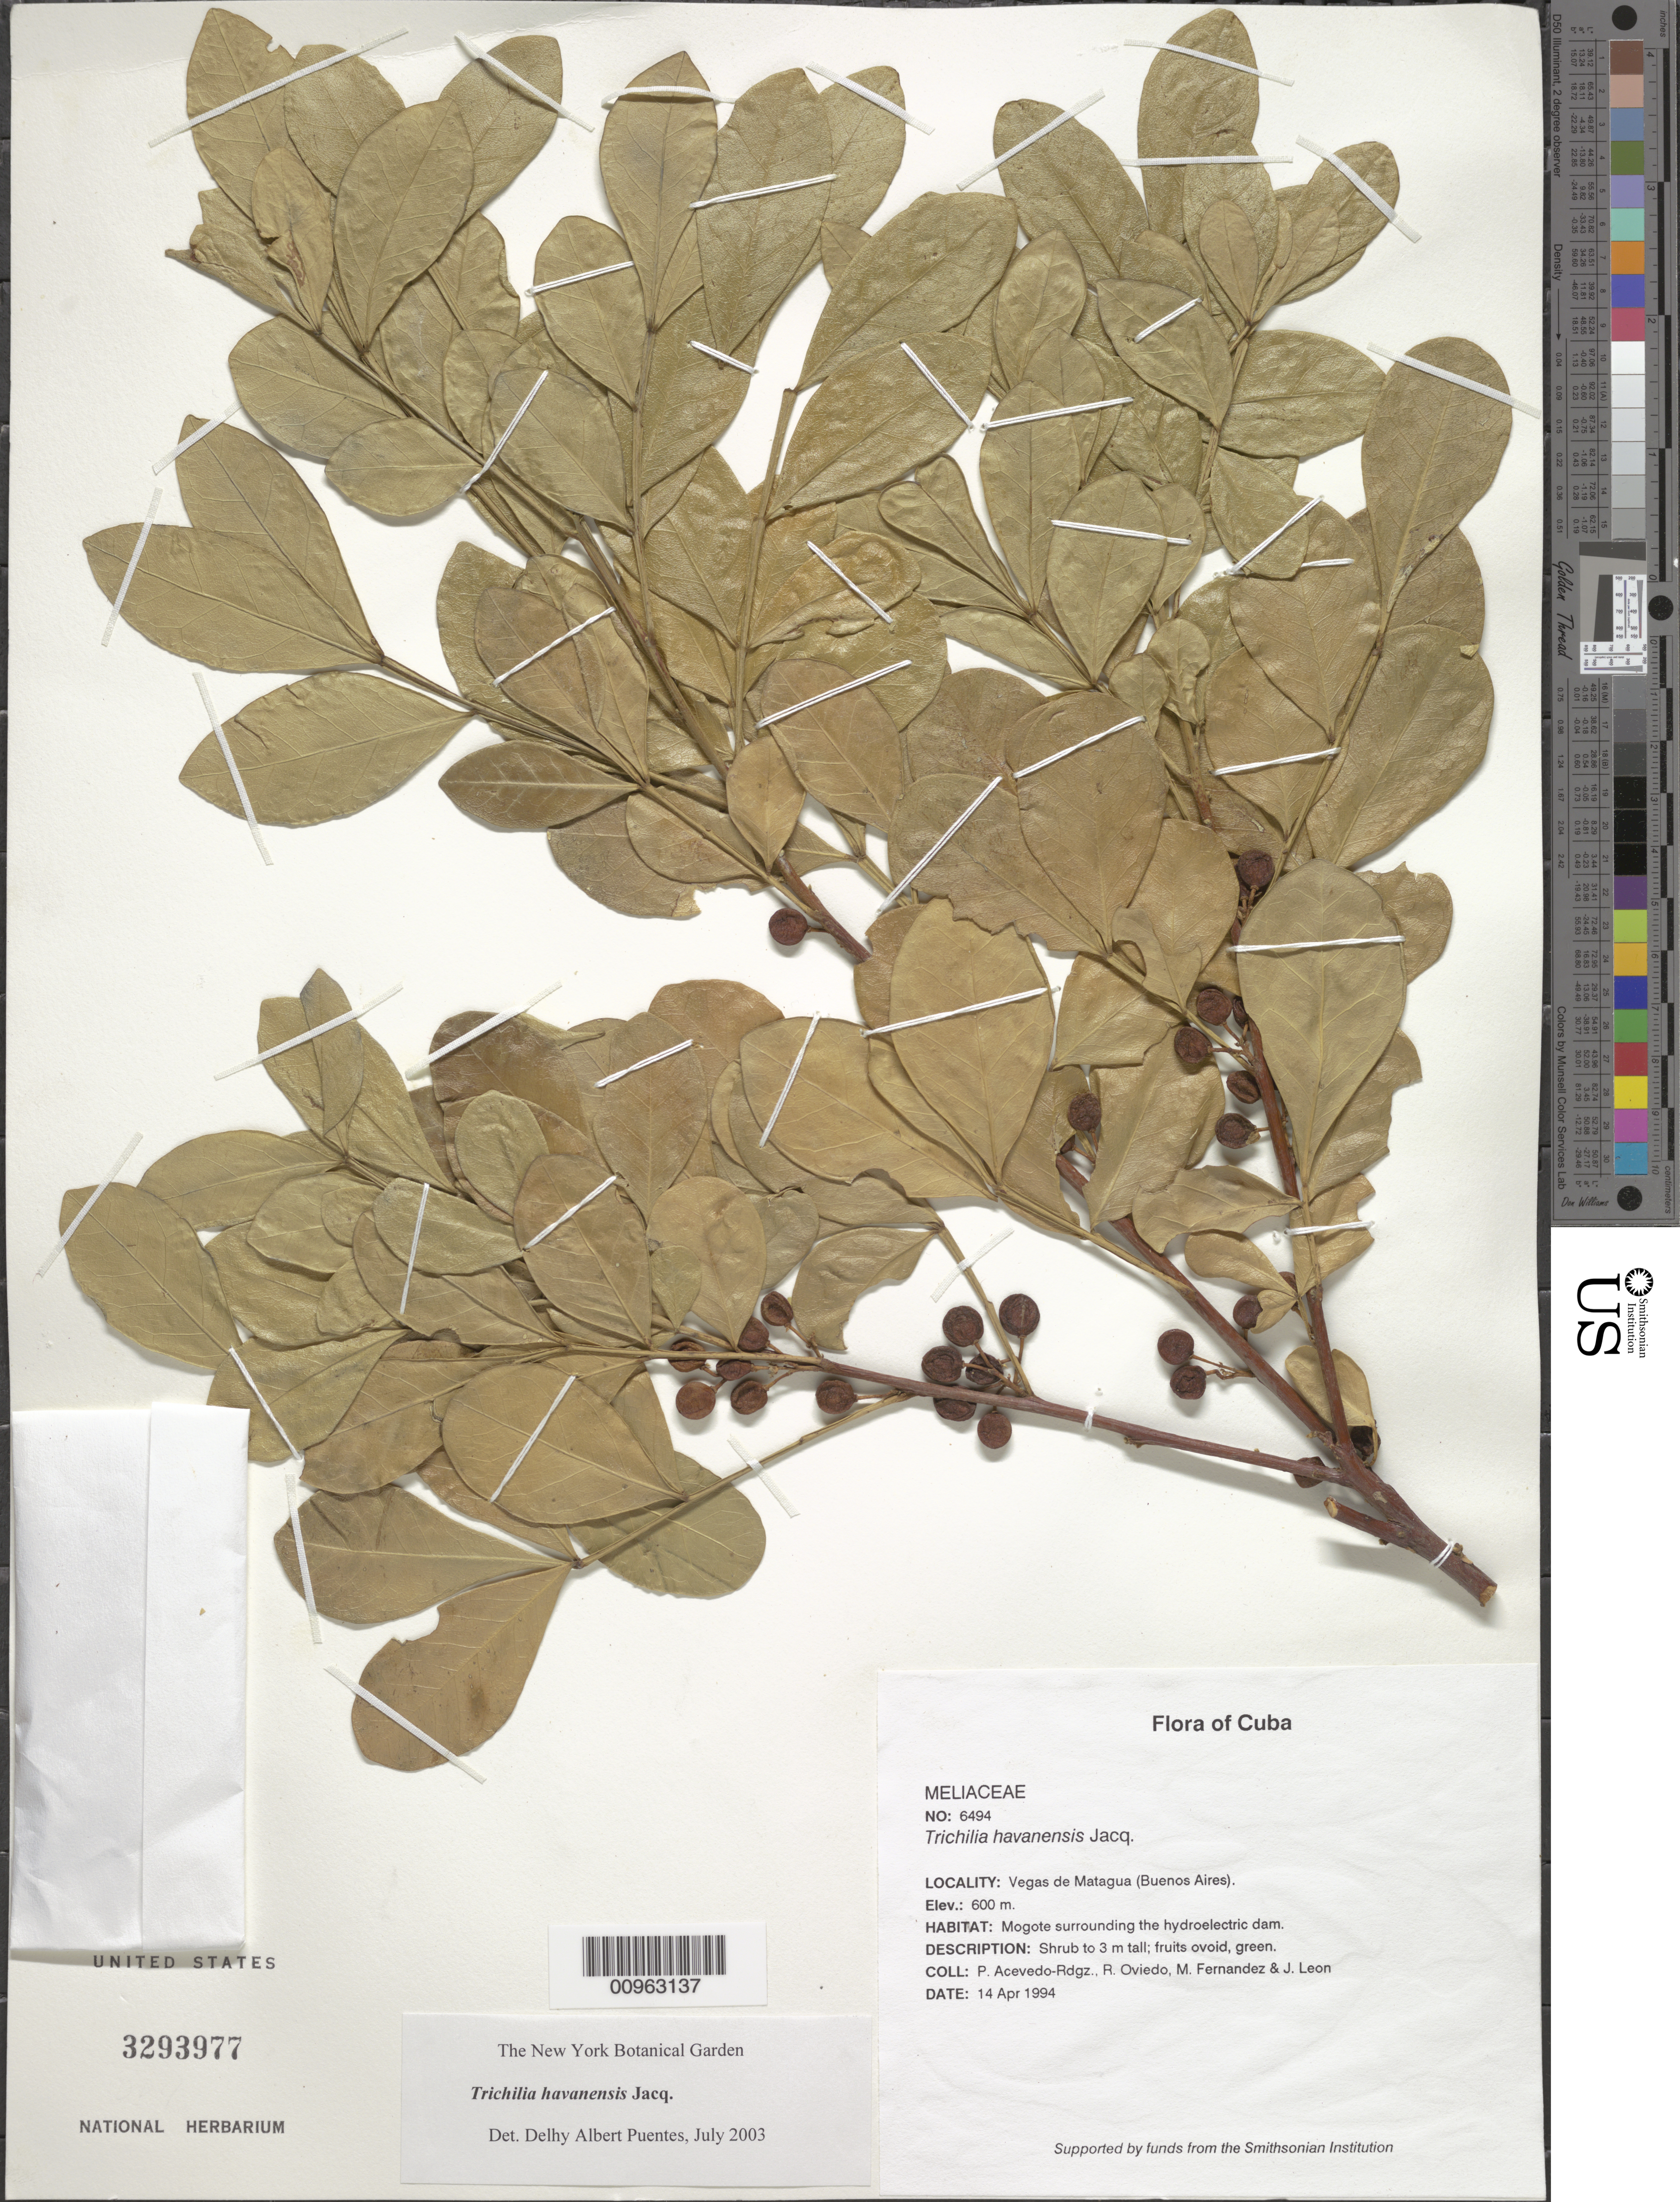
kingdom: Plantae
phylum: Tracheophyta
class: Magnoliopsida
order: Sapindales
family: Meliaceae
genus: Trichilia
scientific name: Trichilia havanensis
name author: Jacq.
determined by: Puentes, D. A.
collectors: P. Acevedo-Rodr., R. Oviedo, M. Fernández & J. León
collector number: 6494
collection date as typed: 14 Apr 1994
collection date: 1994-04-14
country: Cuba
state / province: Cienfuegos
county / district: Municipio de Cumanayagua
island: Cuba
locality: Vegas de Matagua (Buenos Aires)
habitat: Mogote surrounding the hydroelectric dam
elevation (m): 600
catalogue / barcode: US 3293977